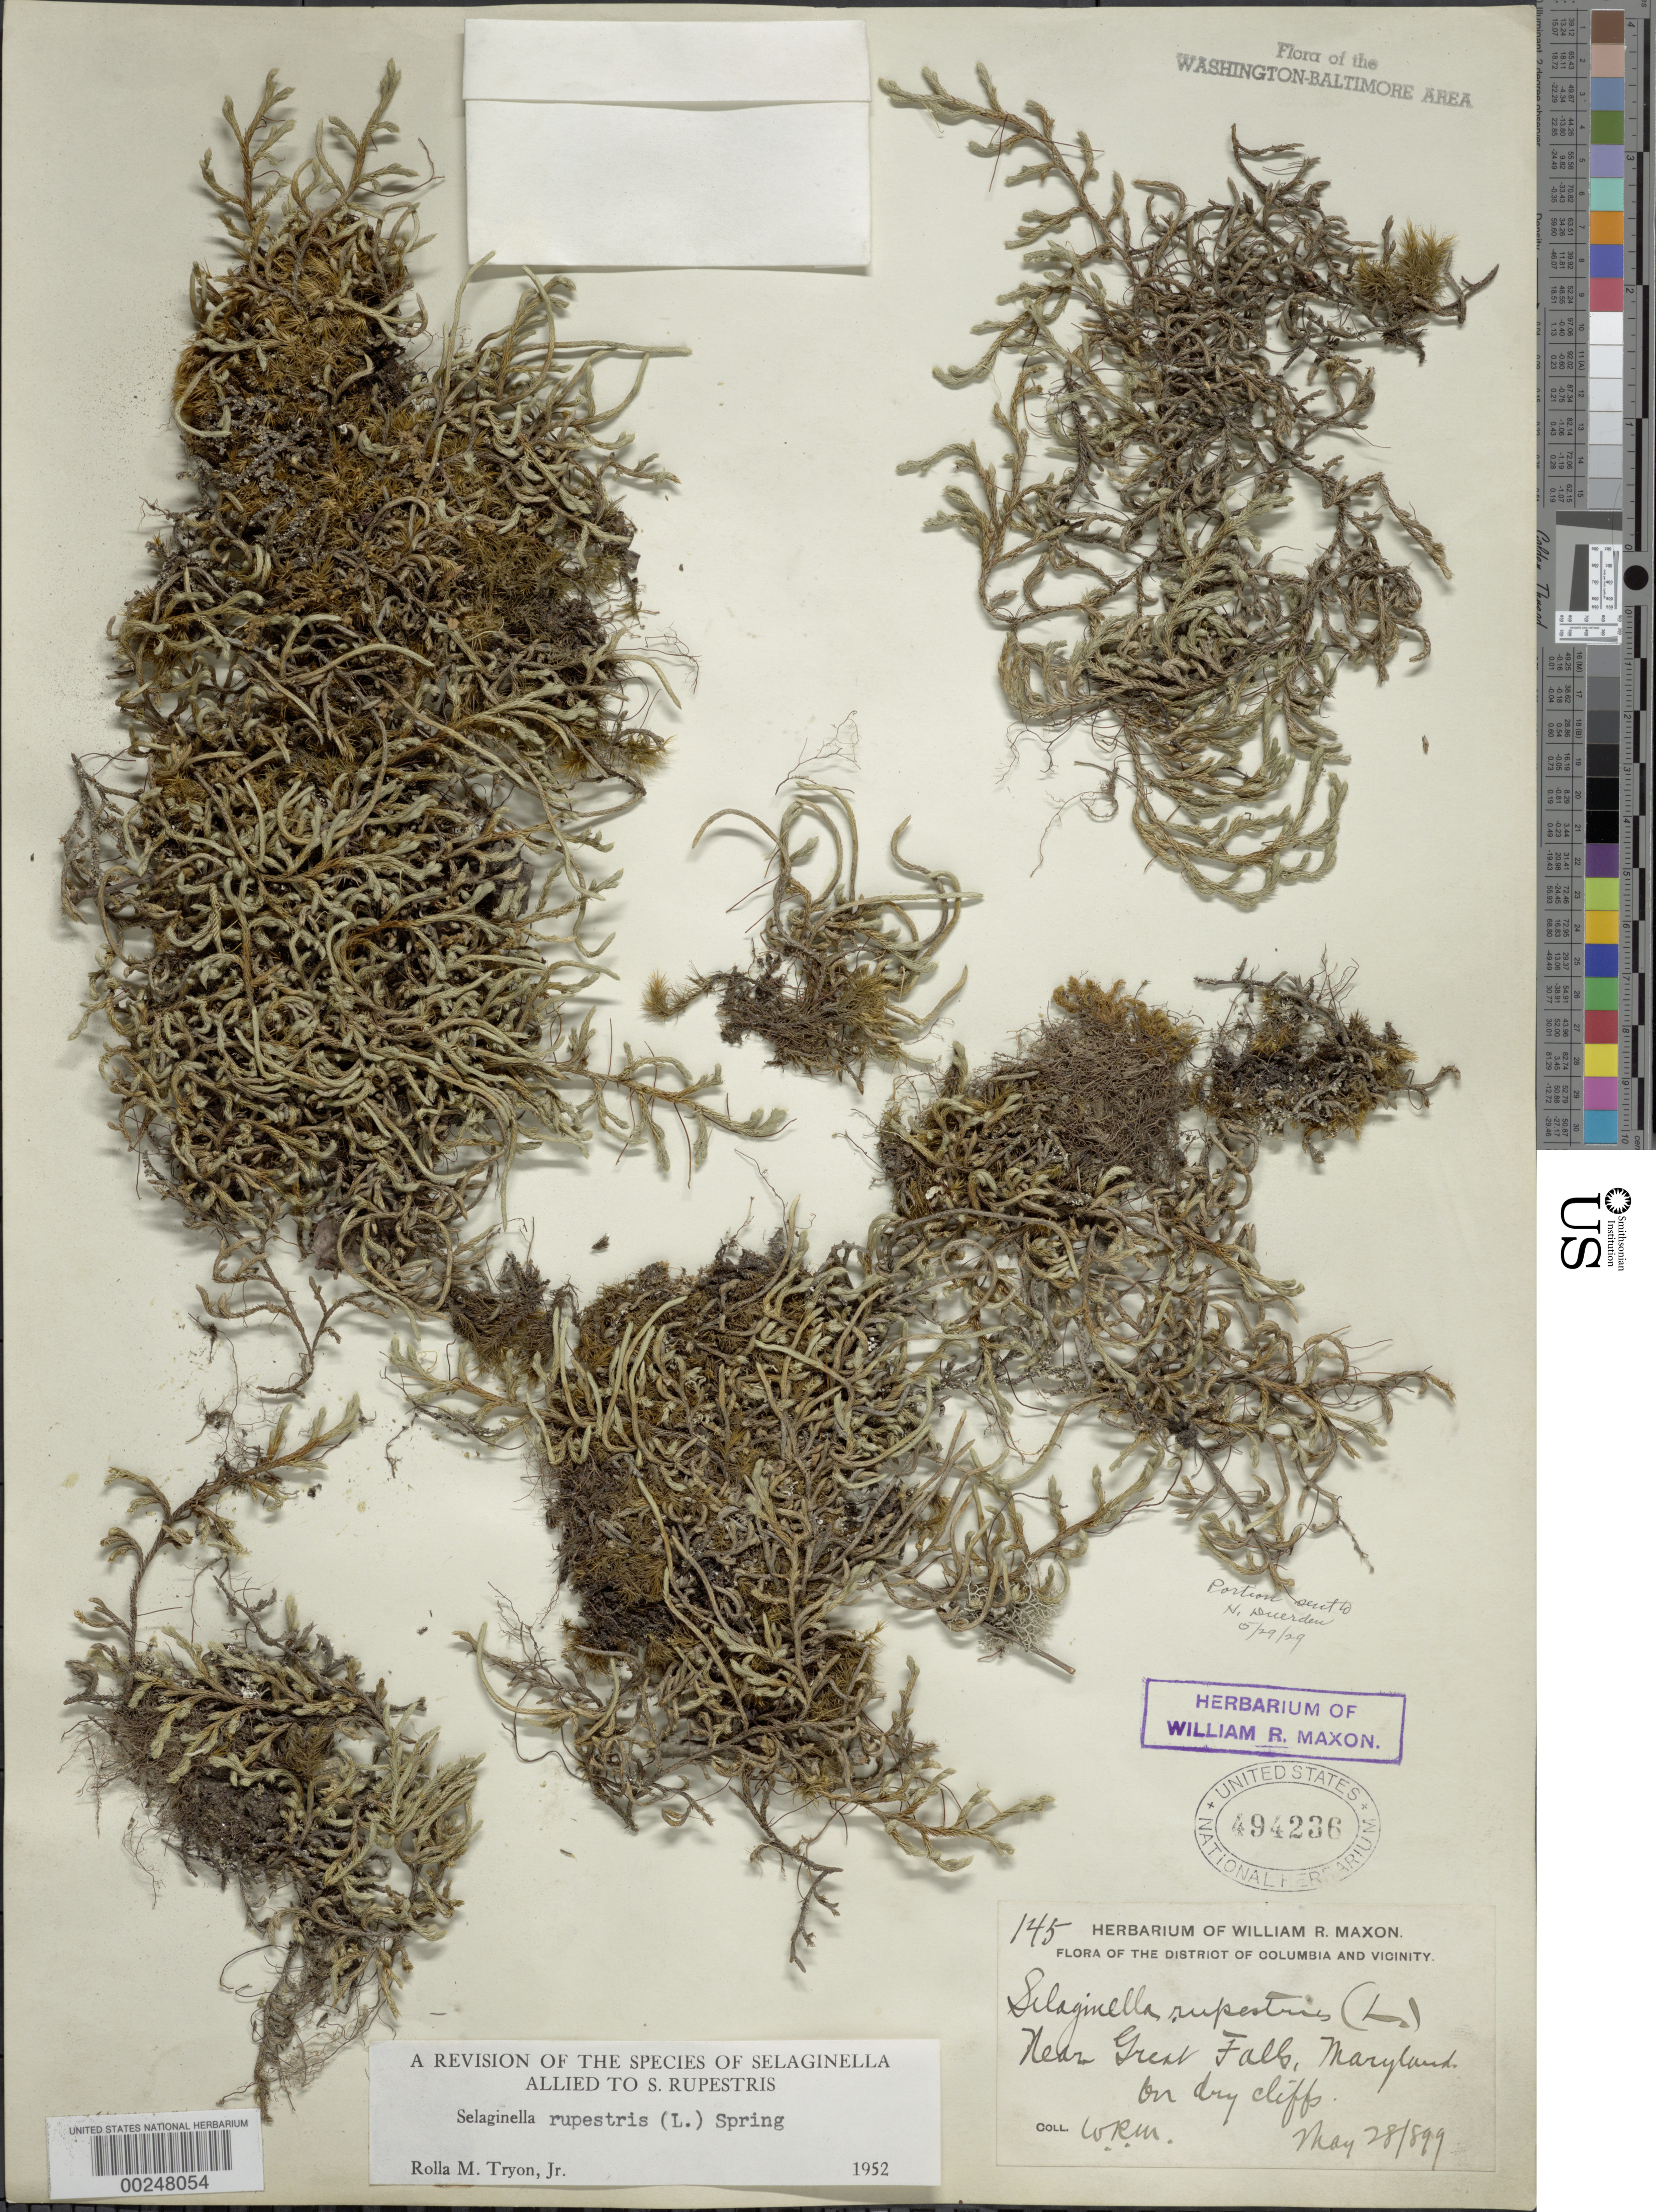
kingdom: Plantae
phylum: Tracheophyta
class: Lycopodiopsida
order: Selaginellales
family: Selaginellaceae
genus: Selaginella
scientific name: Selaginella rupestris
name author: (L.) Spring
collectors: W. R. Maxon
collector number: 145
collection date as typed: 28 May 1899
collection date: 1899-05-28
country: United States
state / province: Maryland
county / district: Montgomery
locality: Near Great Falls C. & O. Canal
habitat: On drycliffs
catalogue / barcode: US 494236